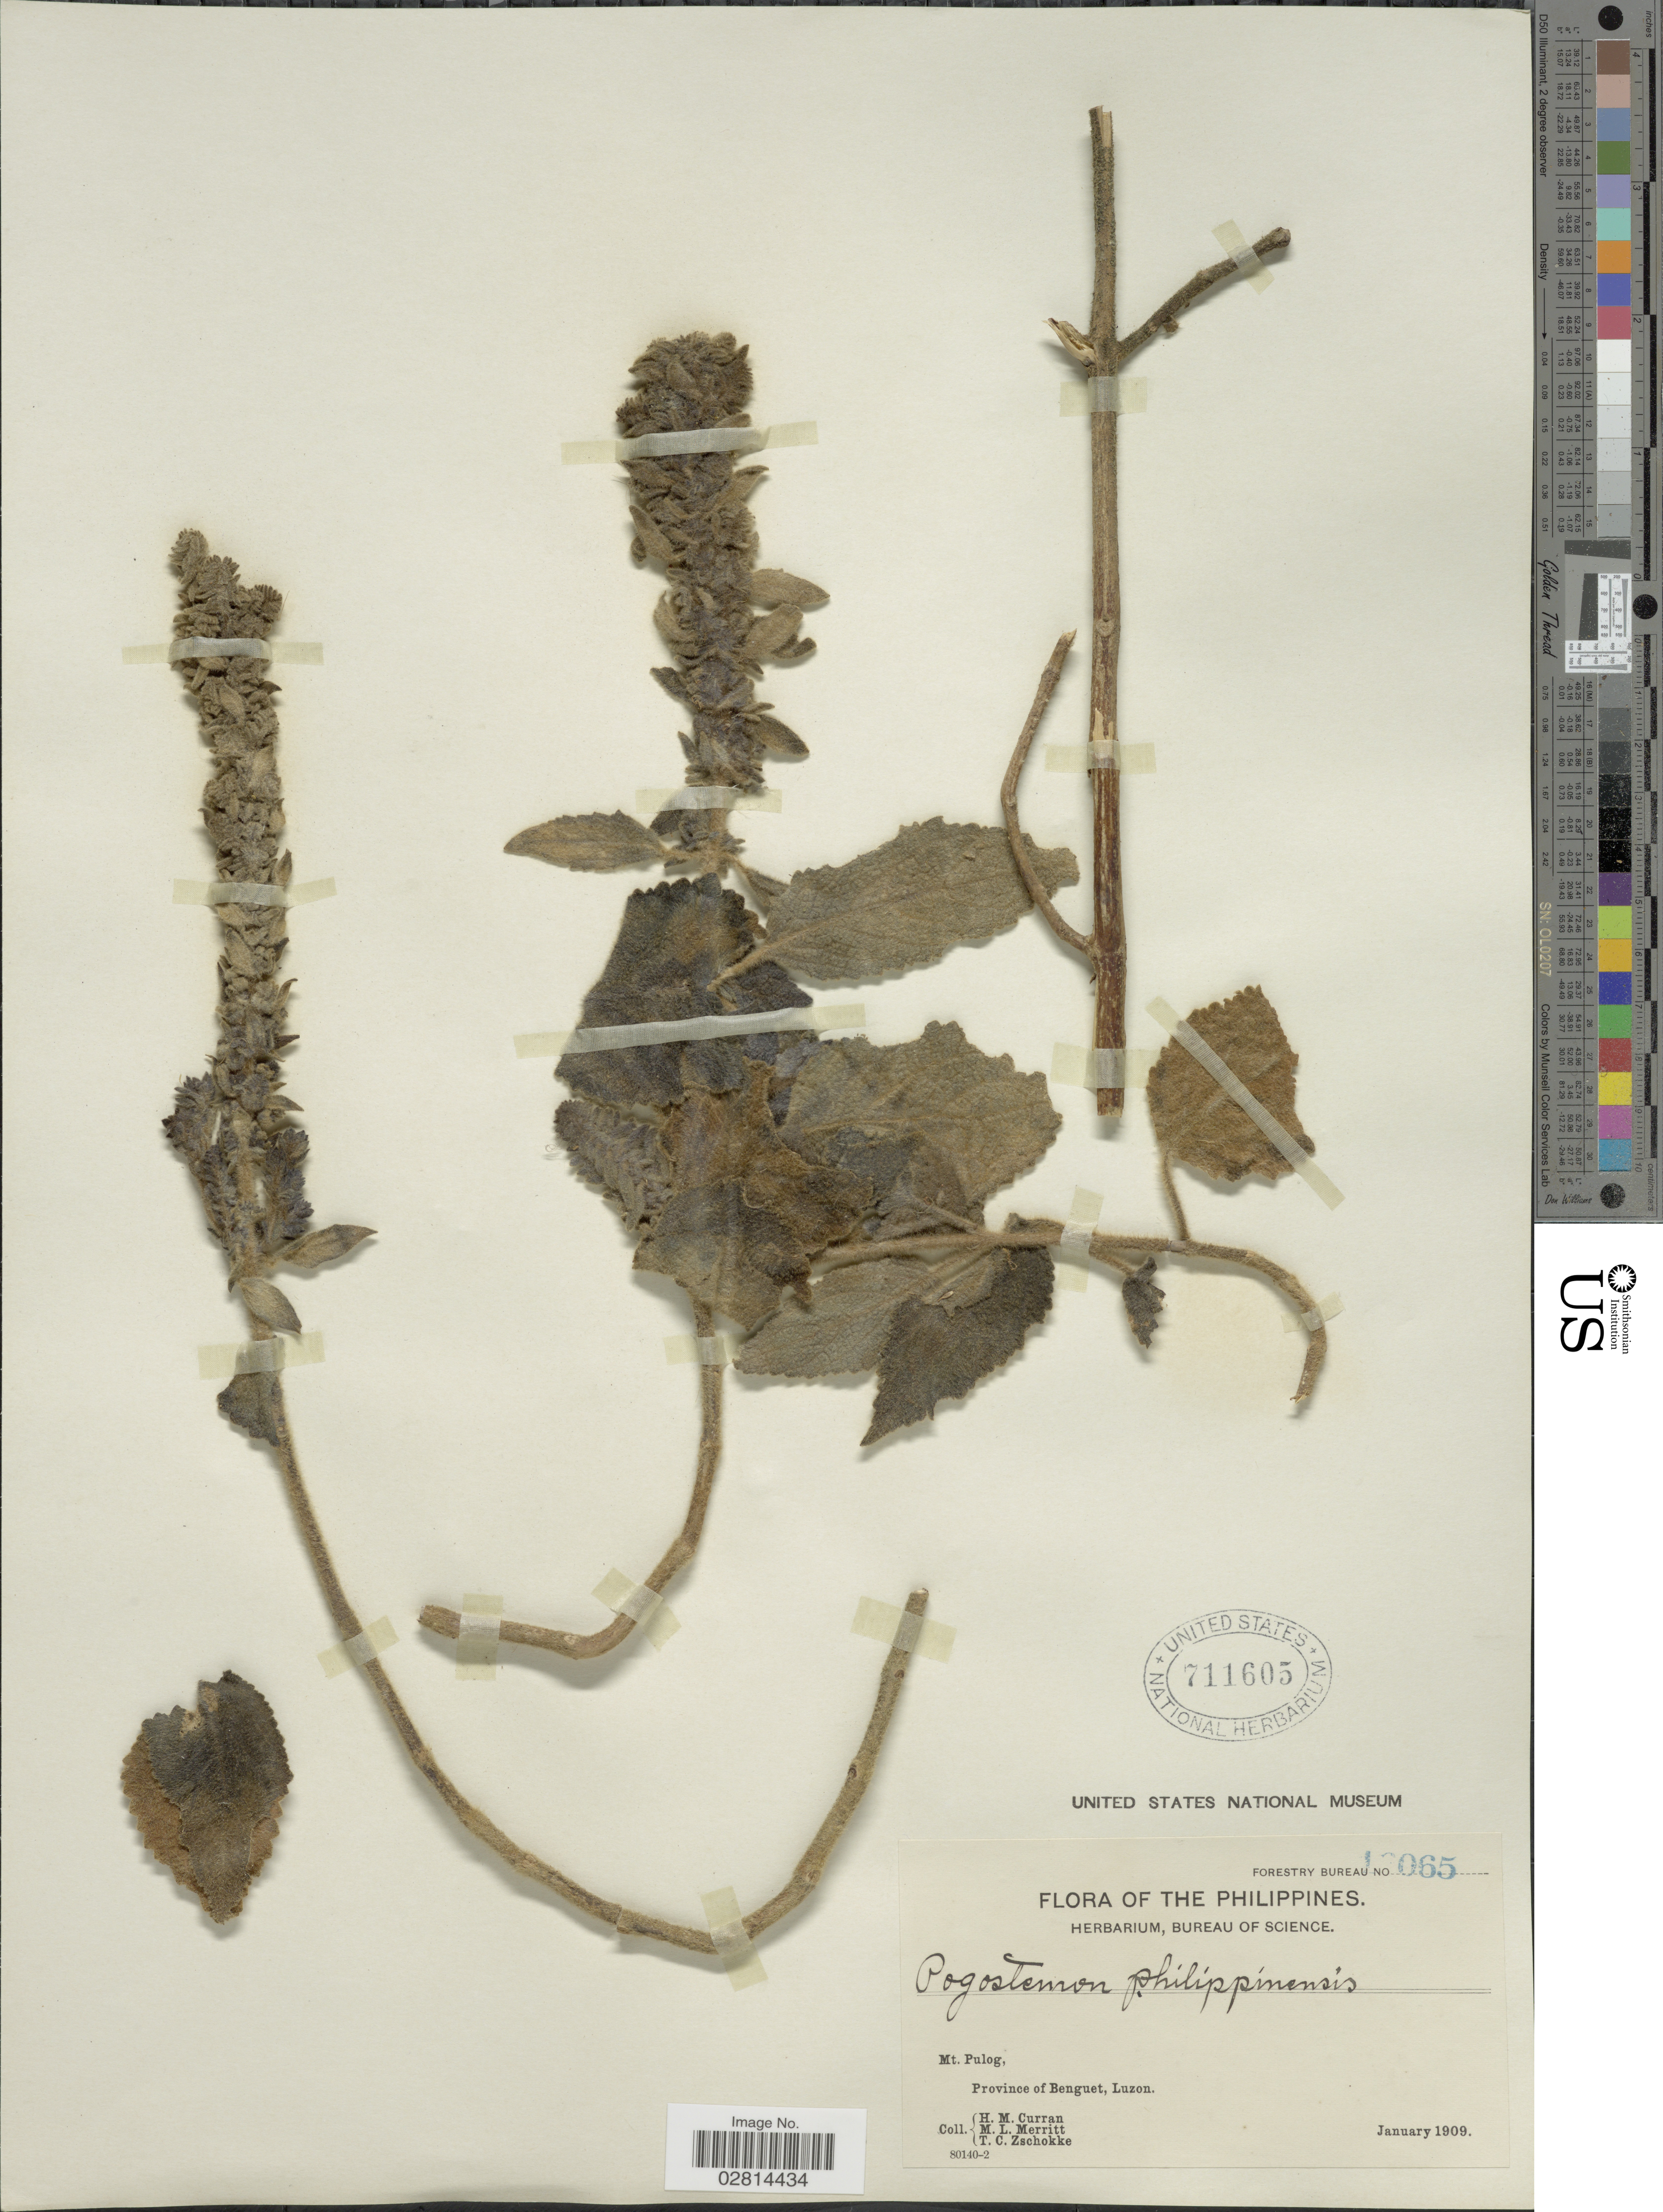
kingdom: Plantae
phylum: Tracheophyta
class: Magnoliopsida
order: Lamiales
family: Lamiaceae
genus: Pogostemon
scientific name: Pogostemon velatus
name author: Benth.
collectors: H. M. Curran, M. L. Merritt & T. C. Zschokke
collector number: Forestry Bureau 1!065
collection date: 1909-01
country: Philippines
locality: Mt. Pulog, Province of Benguet, Luzon.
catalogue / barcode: US 711605